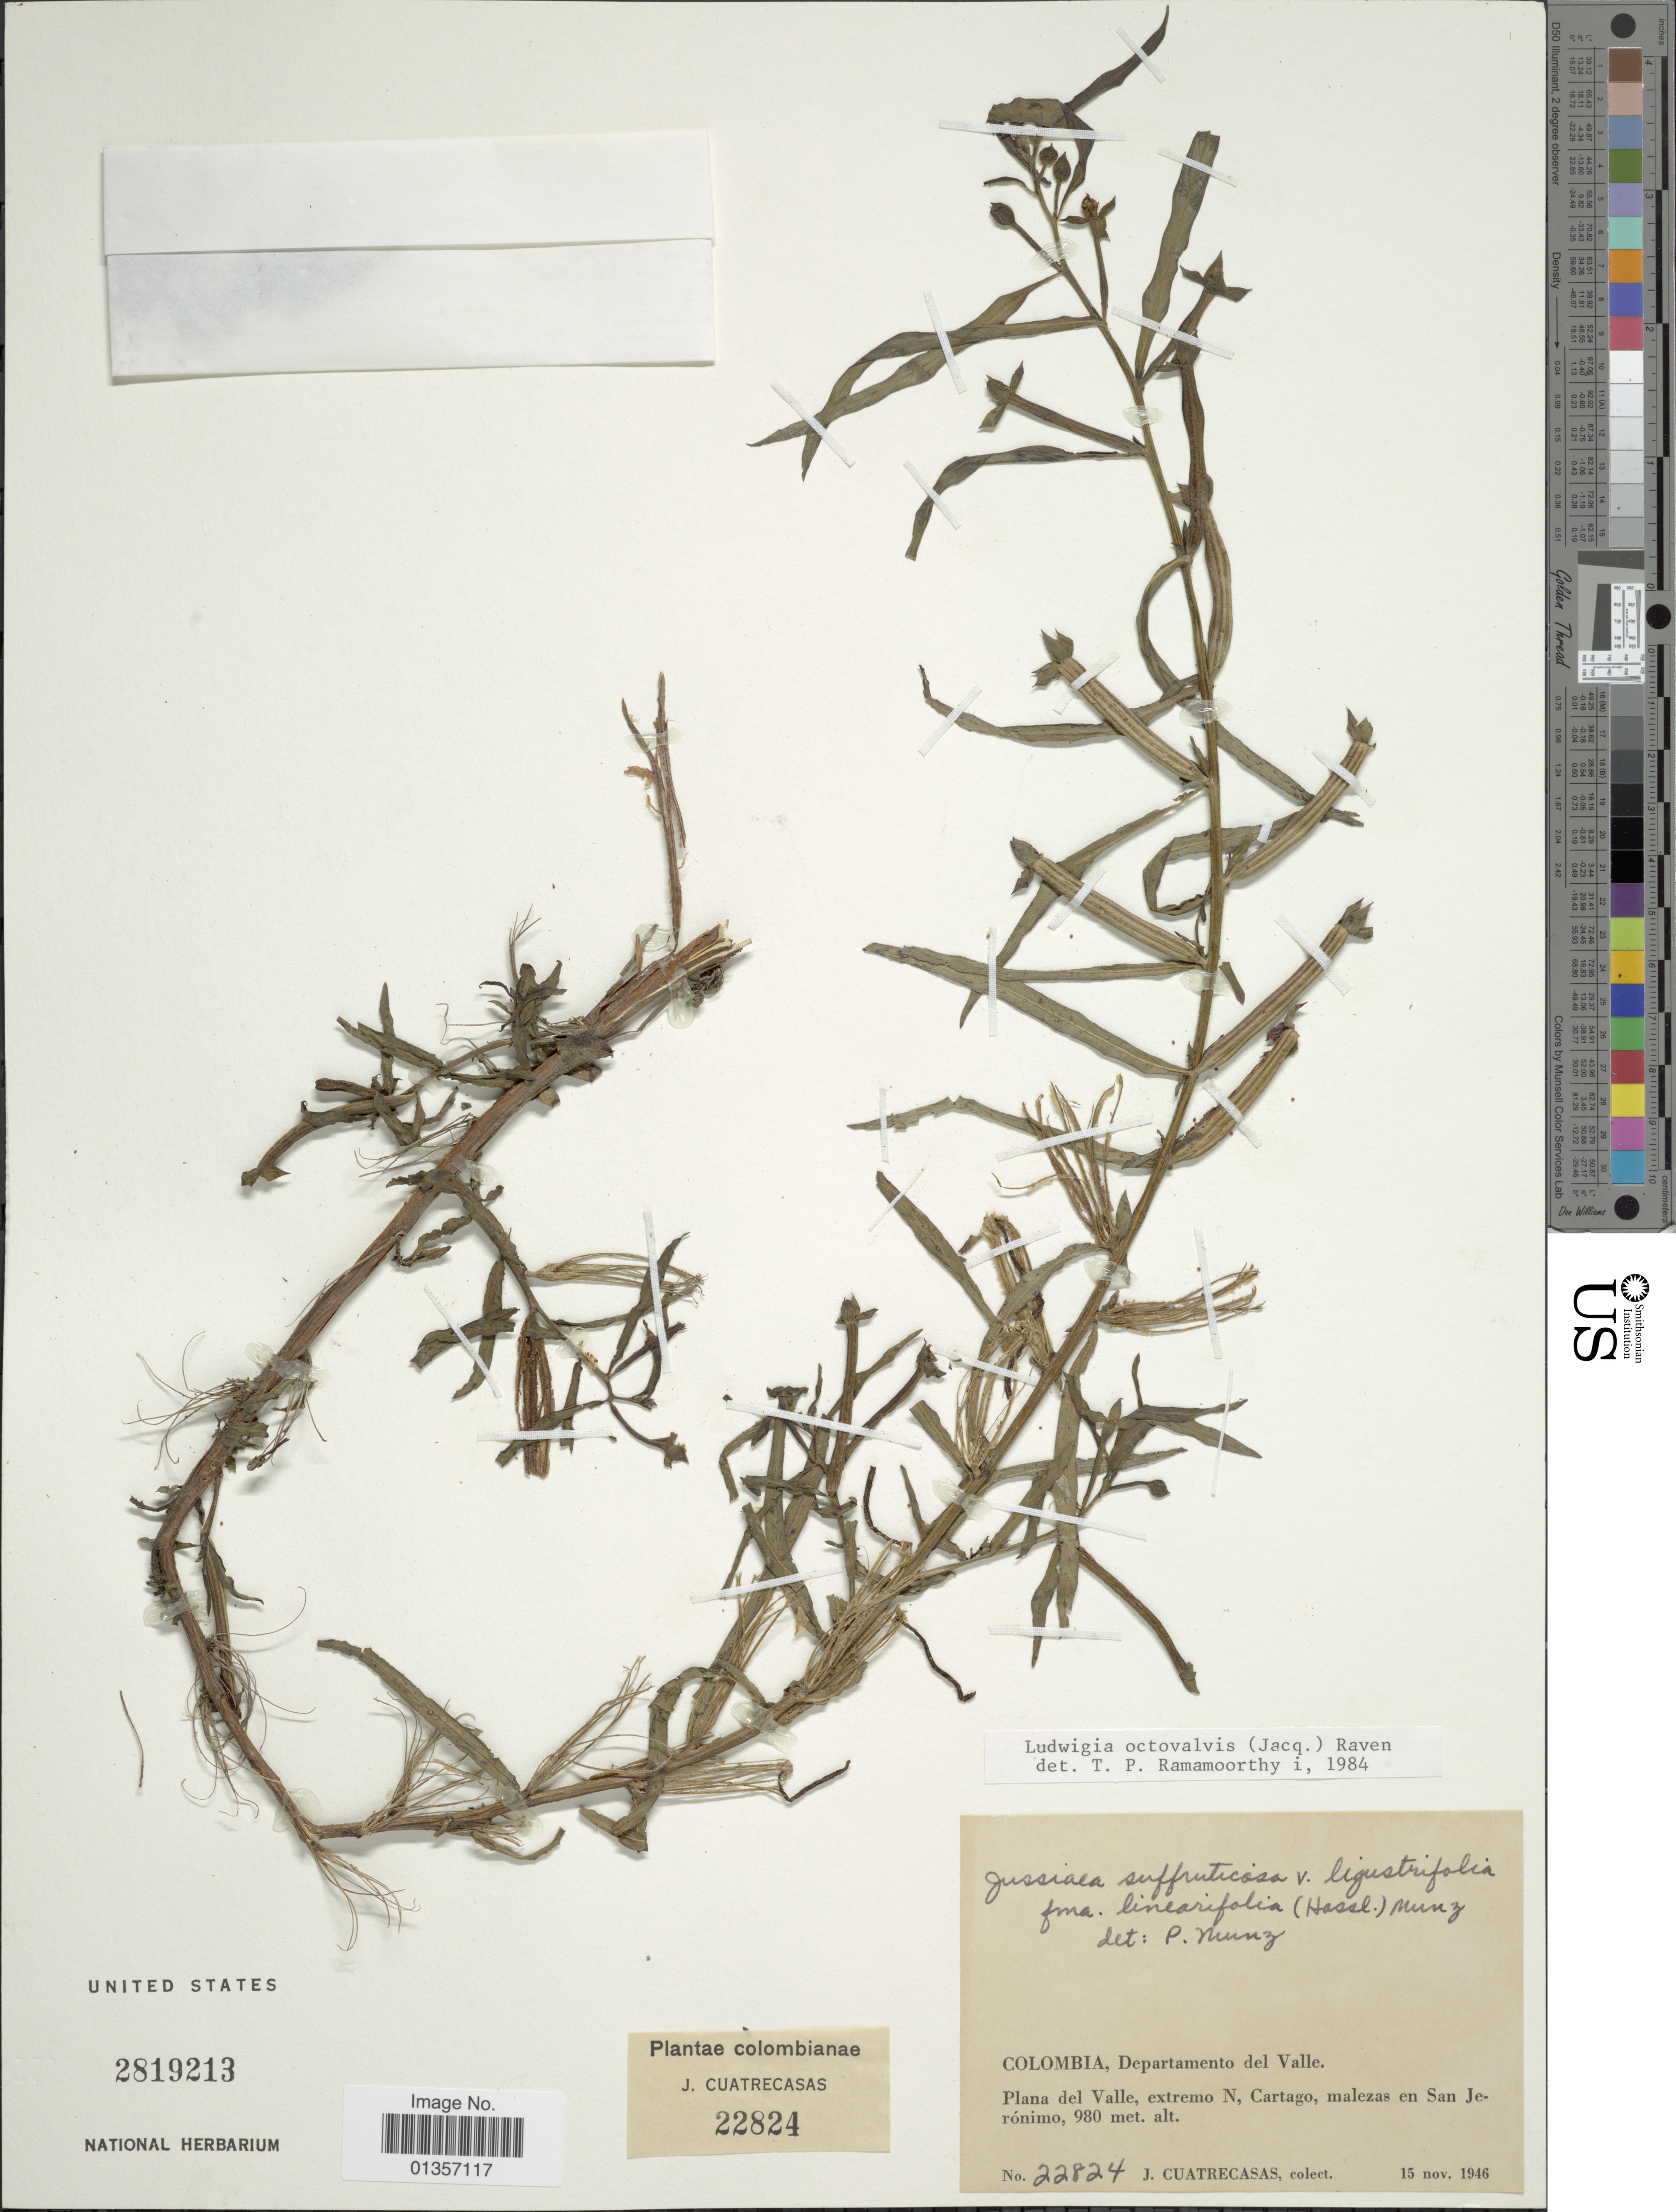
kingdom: Plantae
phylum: Tracheophyta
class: Magnoliopsida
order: Myrtales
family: Onagraceae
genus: Ludwigia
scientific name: Ludwigia octovalvis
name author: (Jacq.) P.H. Raven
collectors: J. Cuatrecasas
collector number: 22824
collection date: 1946-11-15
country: Colombia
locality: Departamento del Valle. Plana del Valle, extremo N, Cartago, malezas en San Jerónimo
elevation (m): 980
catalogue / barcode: US 2819213